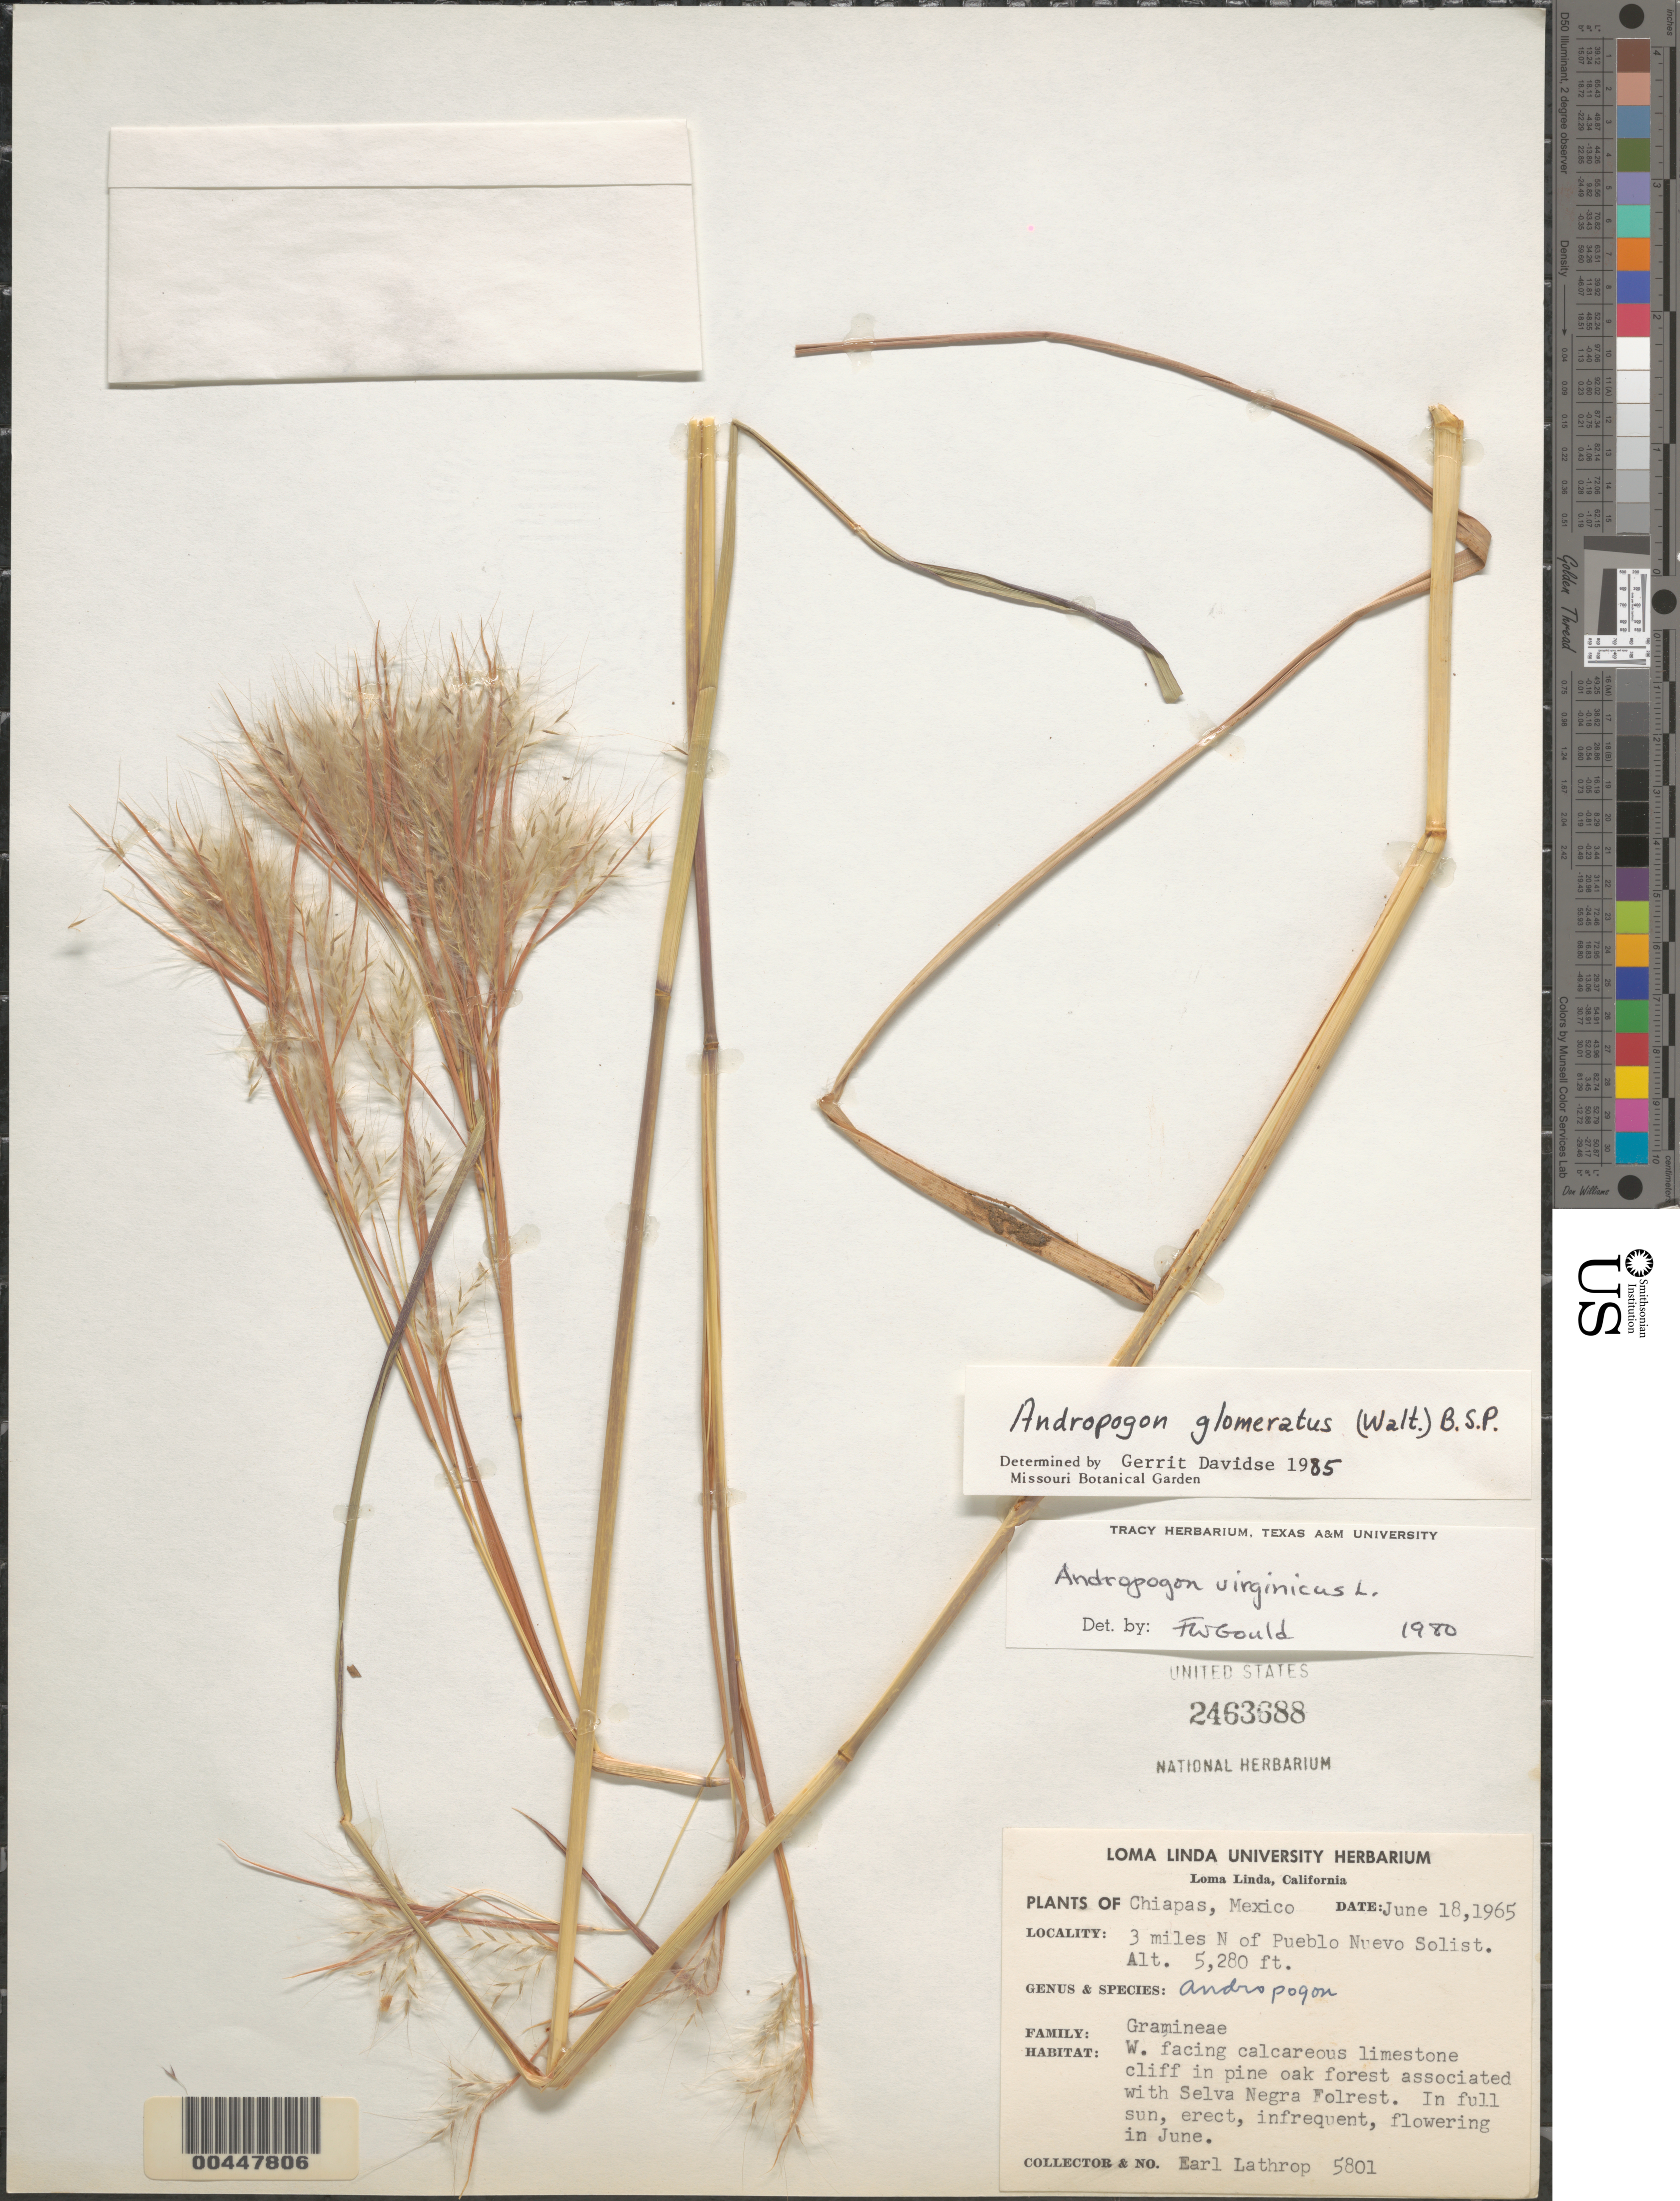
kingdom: Plantae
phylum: Tracheophyta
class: Liliopsida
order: Poales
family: Poaceae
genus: Andropogon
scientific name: Andropogon glomeratus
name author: (Walter) Britton, Stearns & Poggenb.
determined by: Davidse, Gerrit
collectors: E. W. Lathrop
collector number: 5801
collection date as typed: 18 Jun 1965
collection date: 1965-06-18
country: Mexico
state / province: Chiapas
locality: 3 mi N of Pueblo Nuevo Solistahuacán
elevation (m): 1609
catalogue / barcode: US 2463688